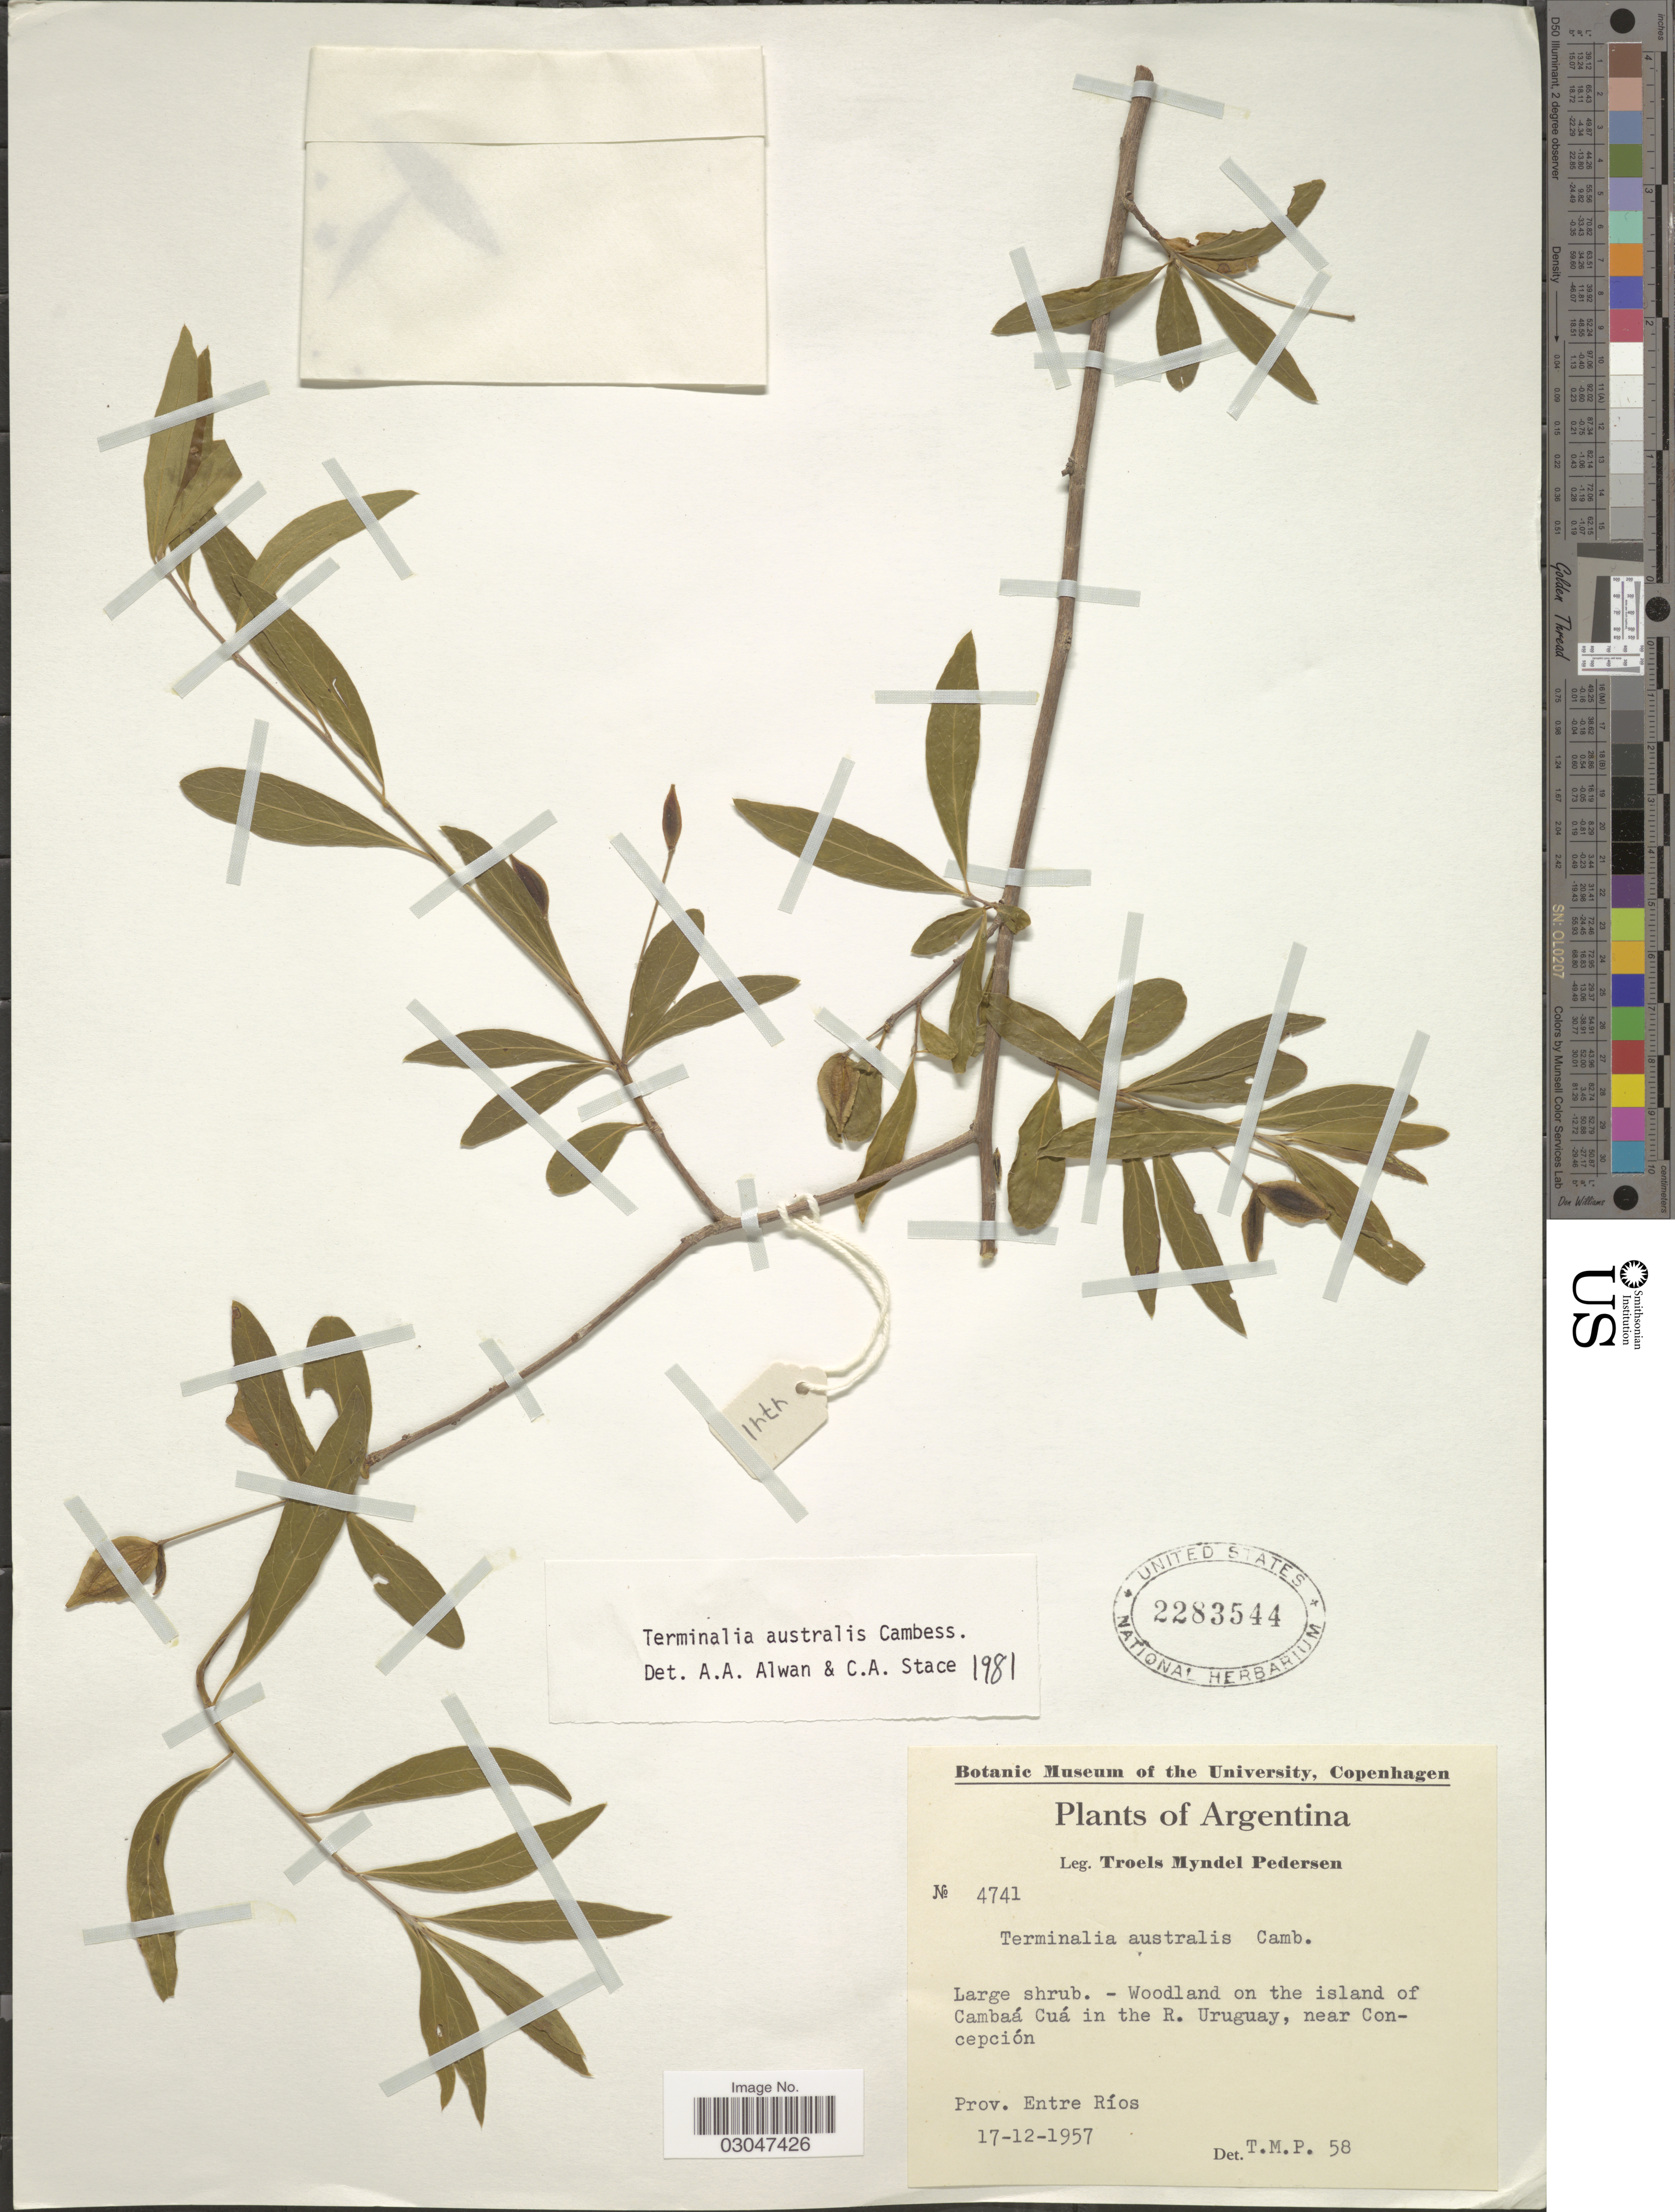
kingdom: Plantae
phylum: Tracheophyta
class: Magnoliopsida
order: Myrtales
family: Combretaceae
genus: Terminalia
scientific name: Terminalia australis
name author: Cambess.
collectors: T. Pederson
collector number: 4741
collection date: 1957-12-17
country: Argentina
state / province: Entre Rios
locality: Woodland on the island of Cambaá Cuá in the R. Uruguay, near Concepción.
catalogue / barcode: US 2283544